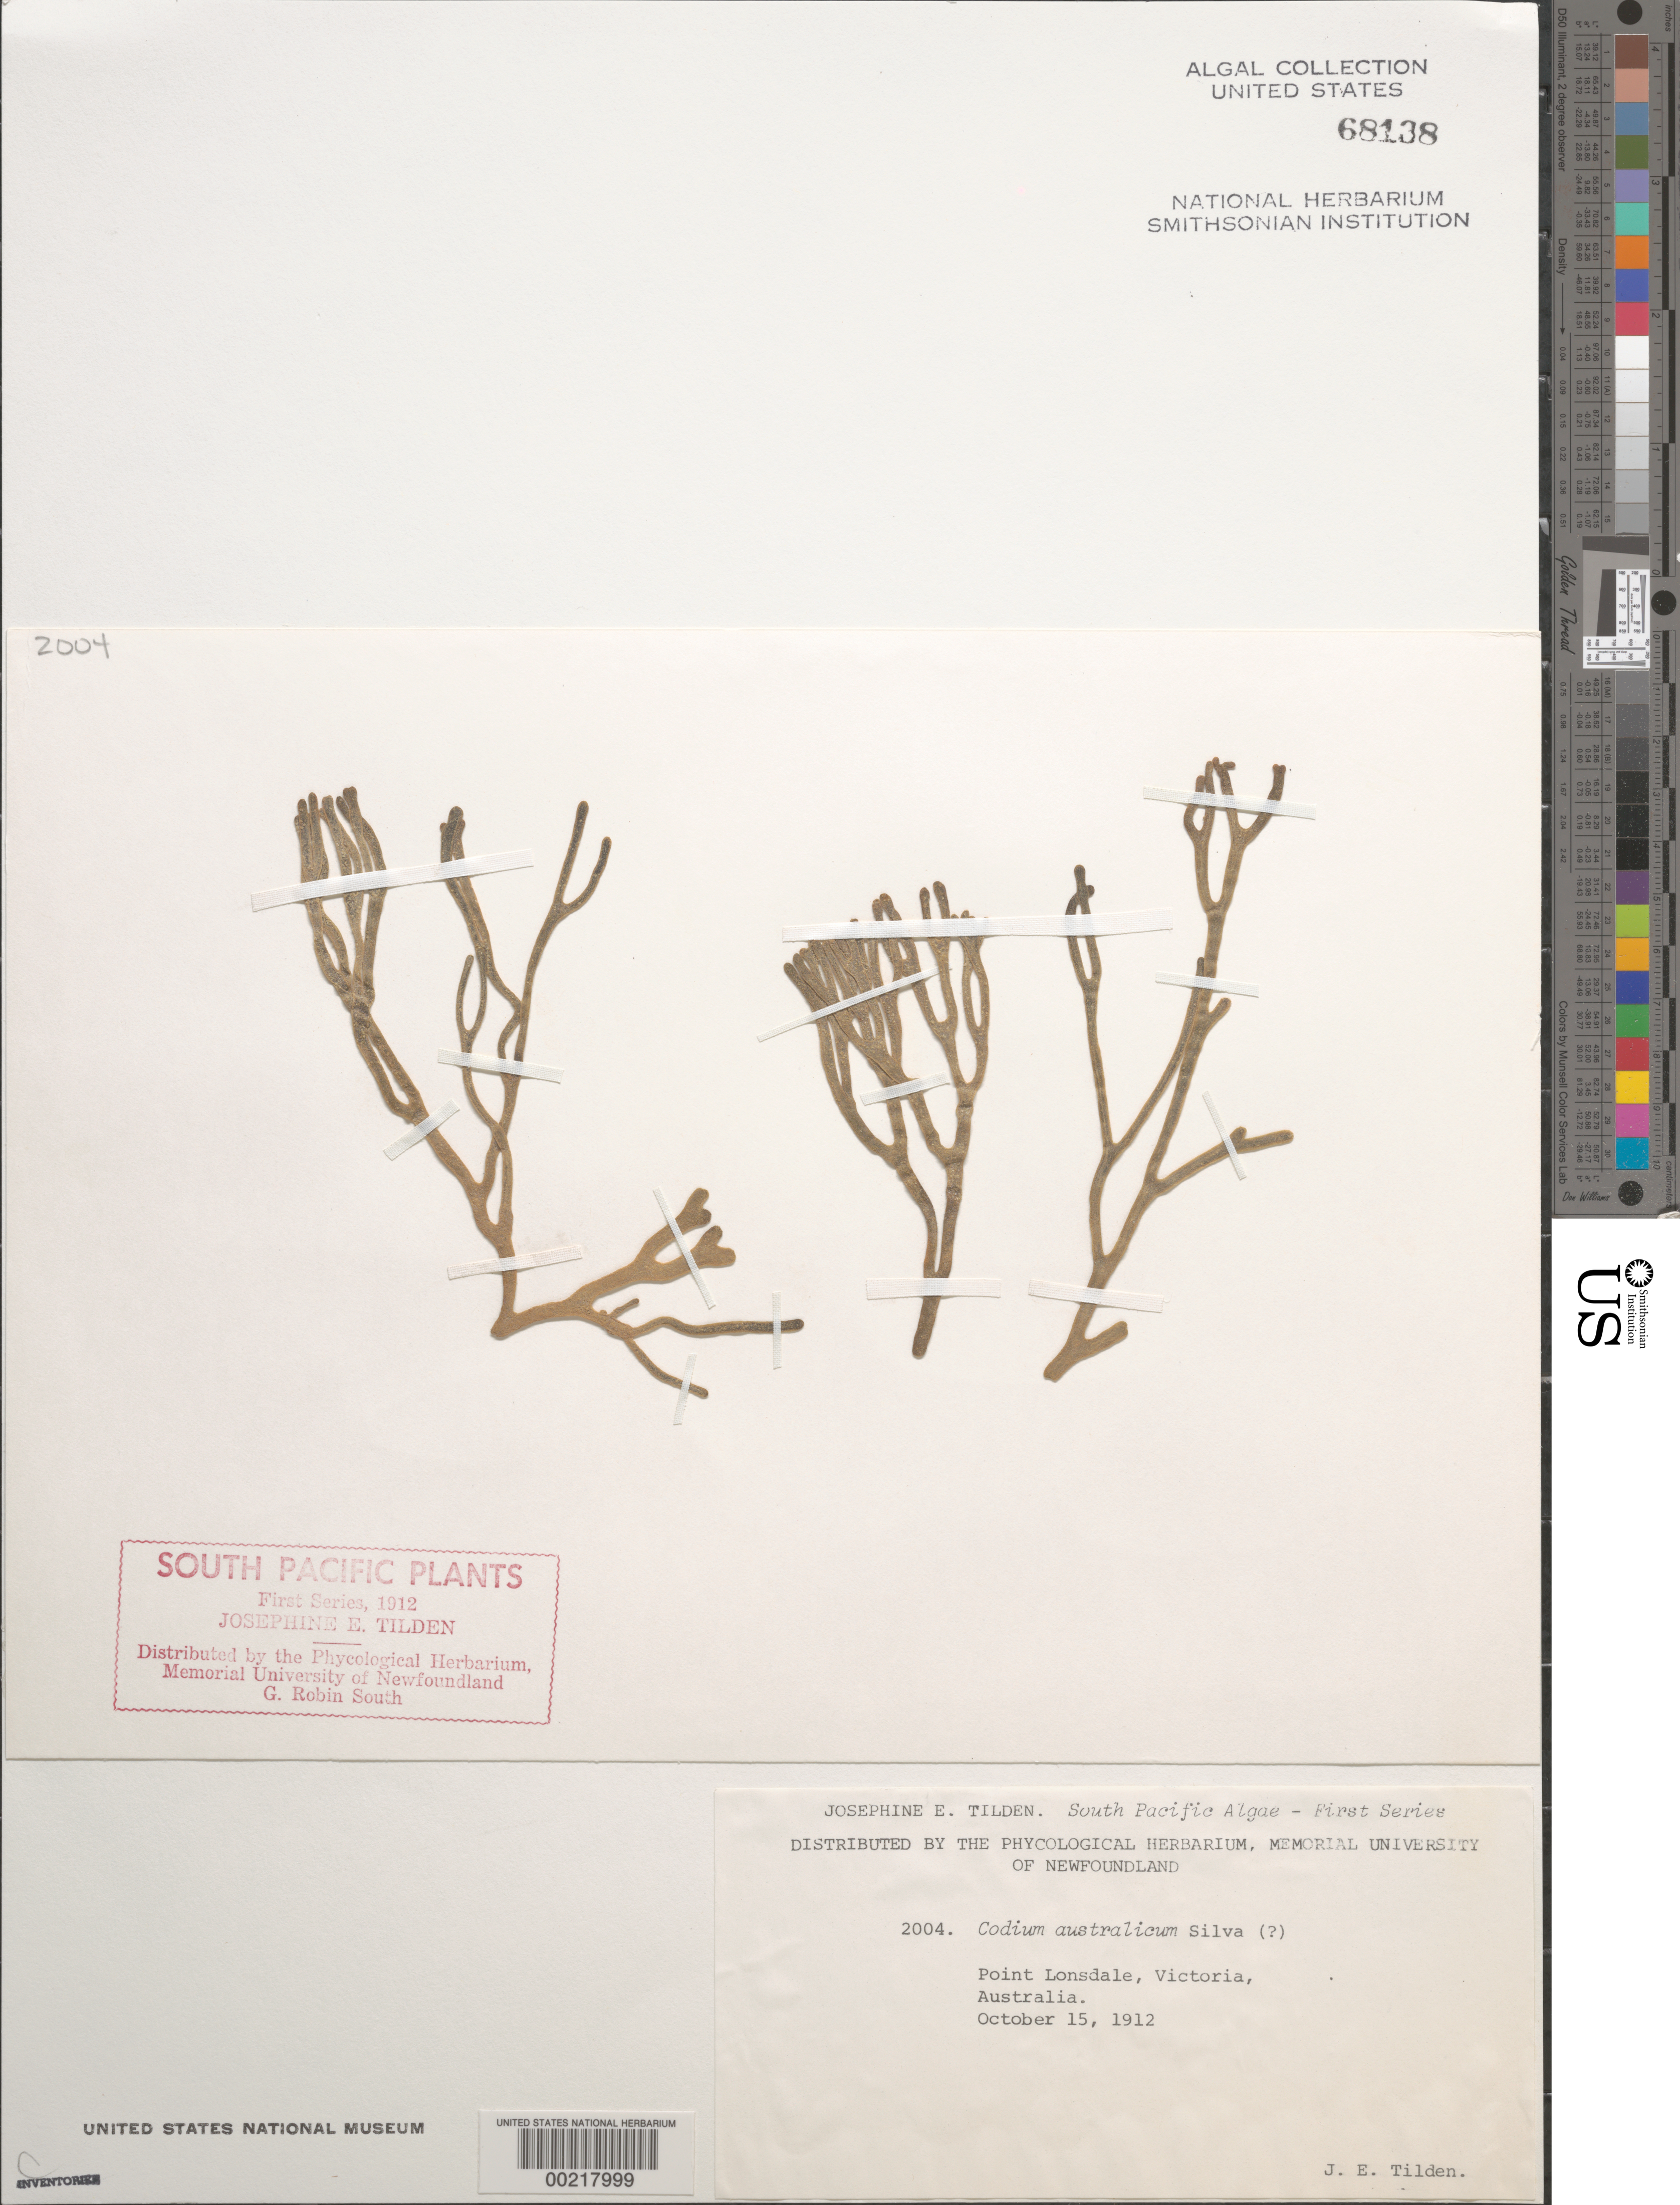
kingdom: Plantae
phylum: Chlorophyta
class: Ulvophyceae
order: Bryopsidales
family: Codiaceae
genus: Codium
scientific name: Codium australicum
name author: P.C. Silva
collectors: J. E. Tilden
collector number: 2004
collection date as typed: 15 Oct 1912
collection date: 1912-10-15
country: Australia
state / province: Victoria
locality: Point lonsdale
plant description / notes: Tilden, South Pacific Plants, First Series, 1912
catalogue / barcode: US 68138